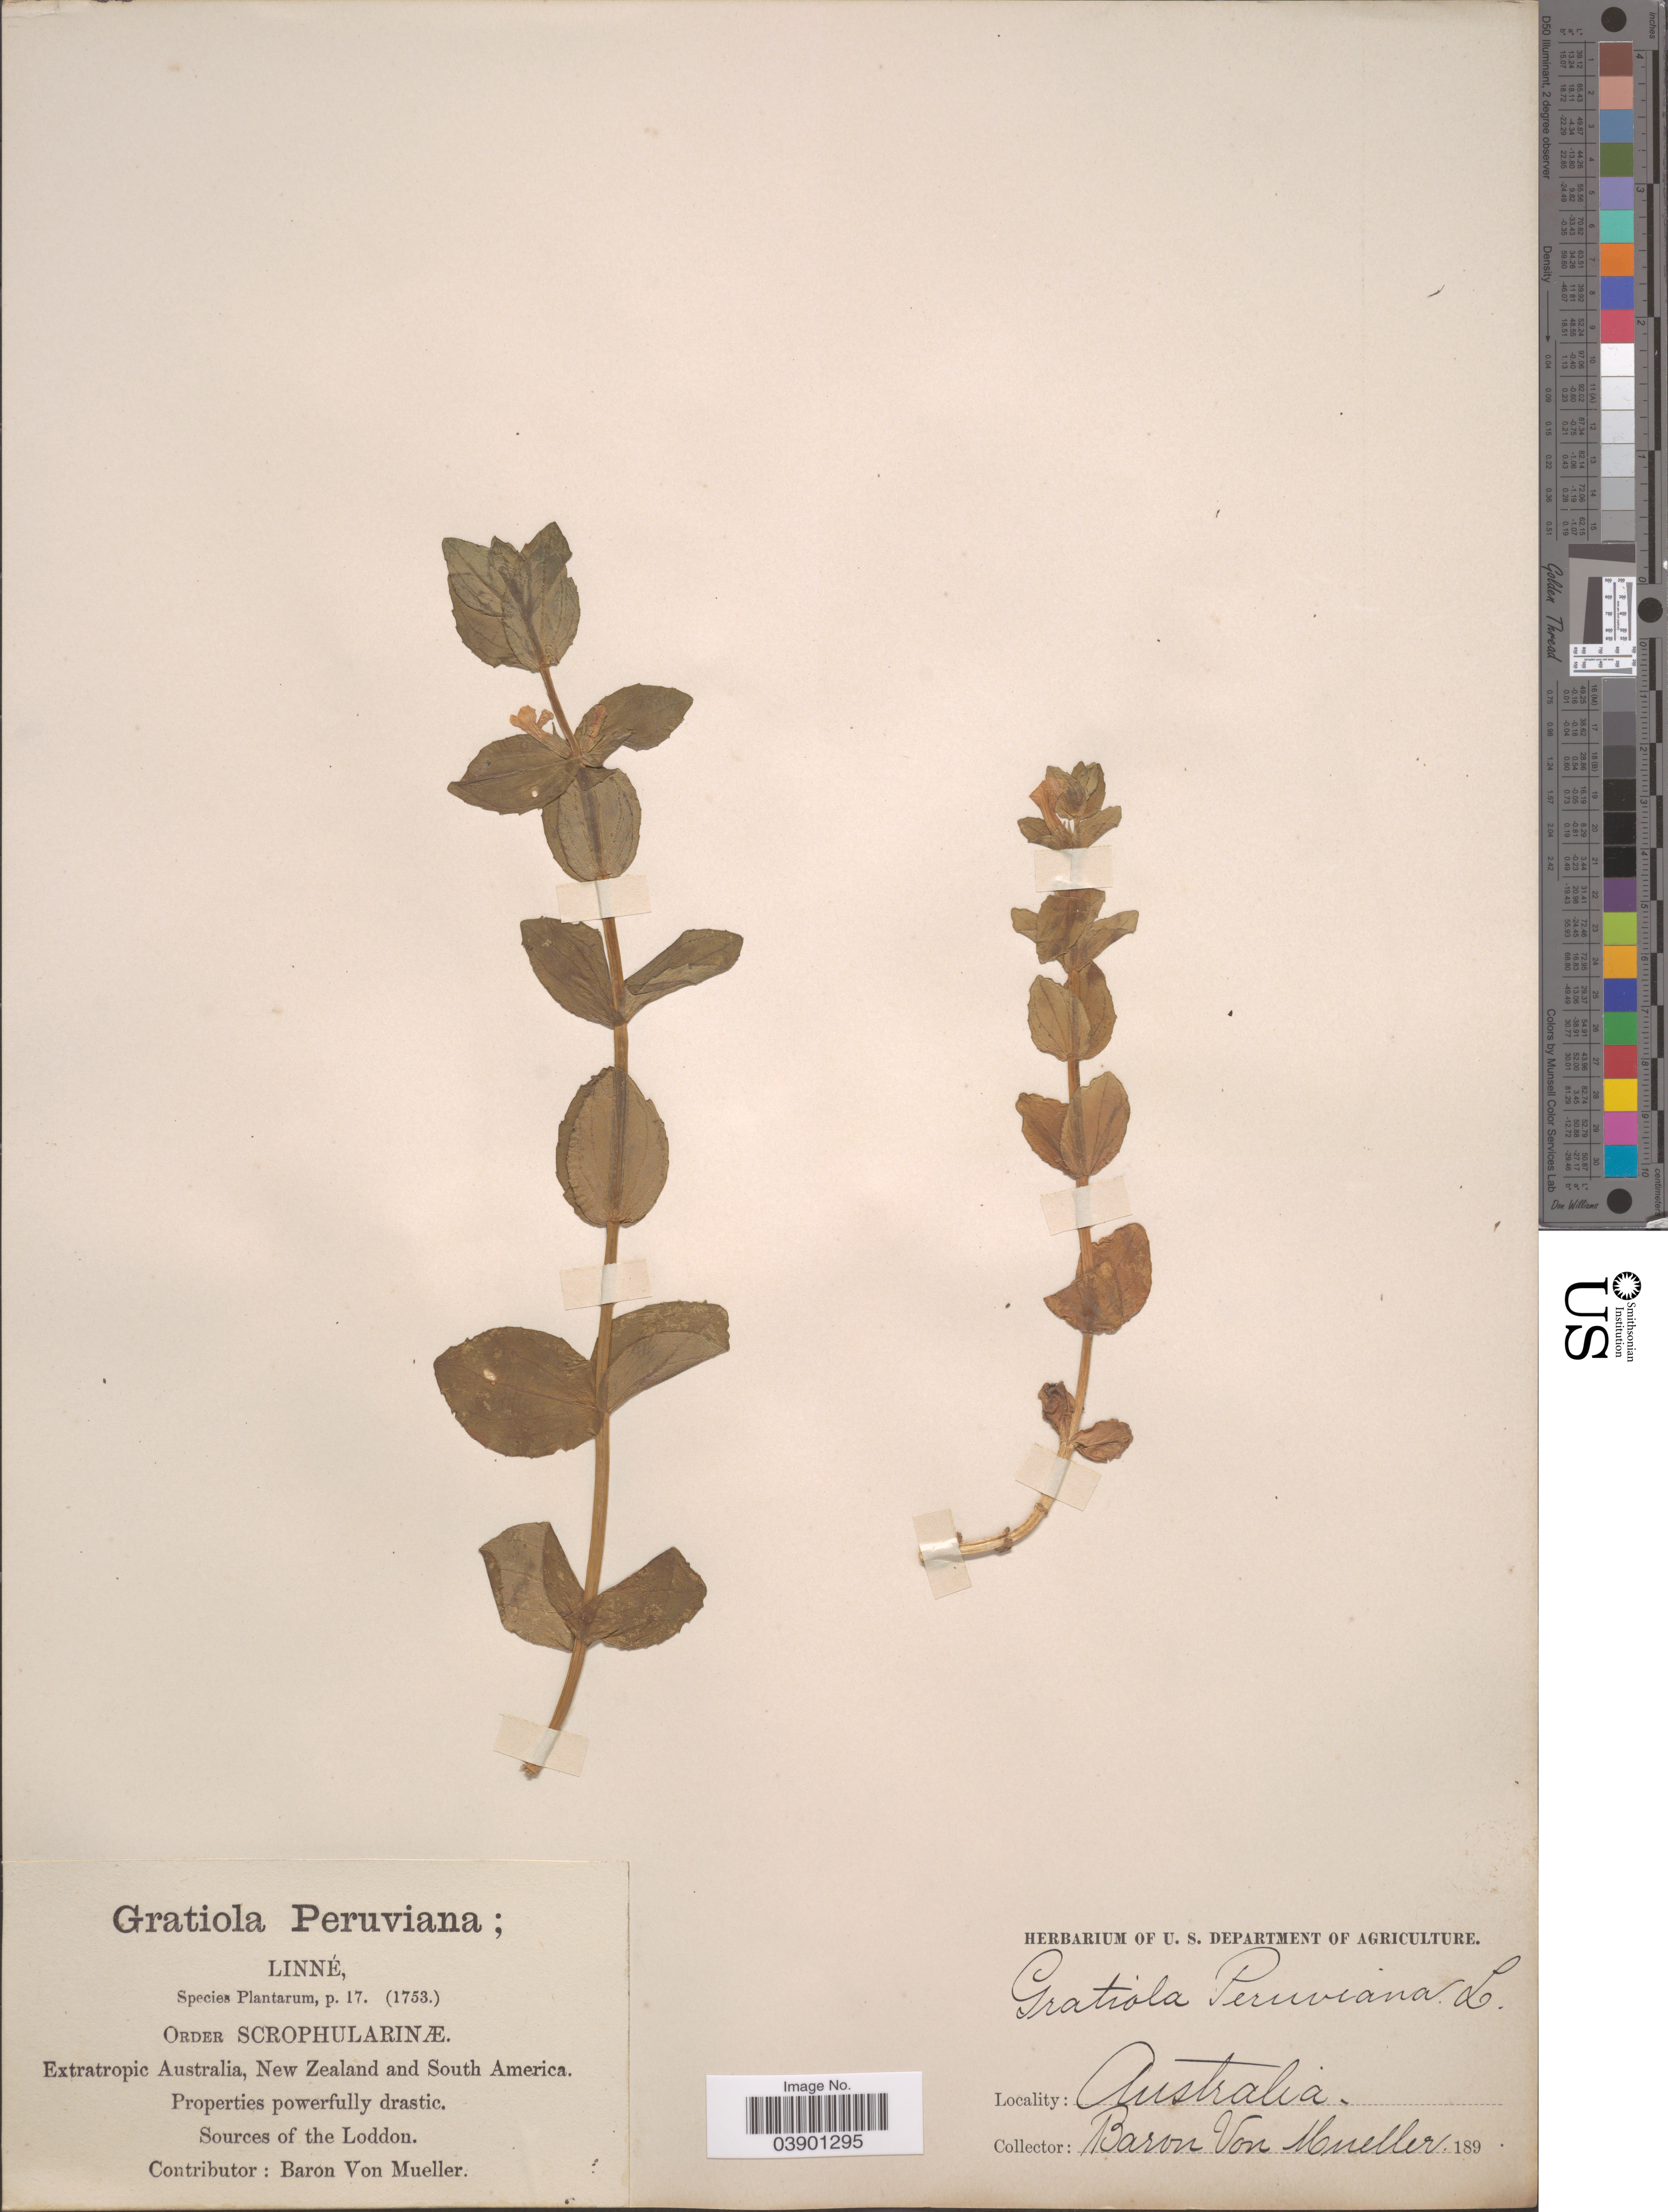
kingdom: Plantae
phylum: Tracheophyta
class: Magnoliopsida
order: Lamiales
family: Plantaginaceae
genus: Gratiola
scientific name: Gratiola peruviana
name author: L.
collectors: B. von Mueller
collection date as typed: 189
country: Australia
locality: Sources of the Loddon.